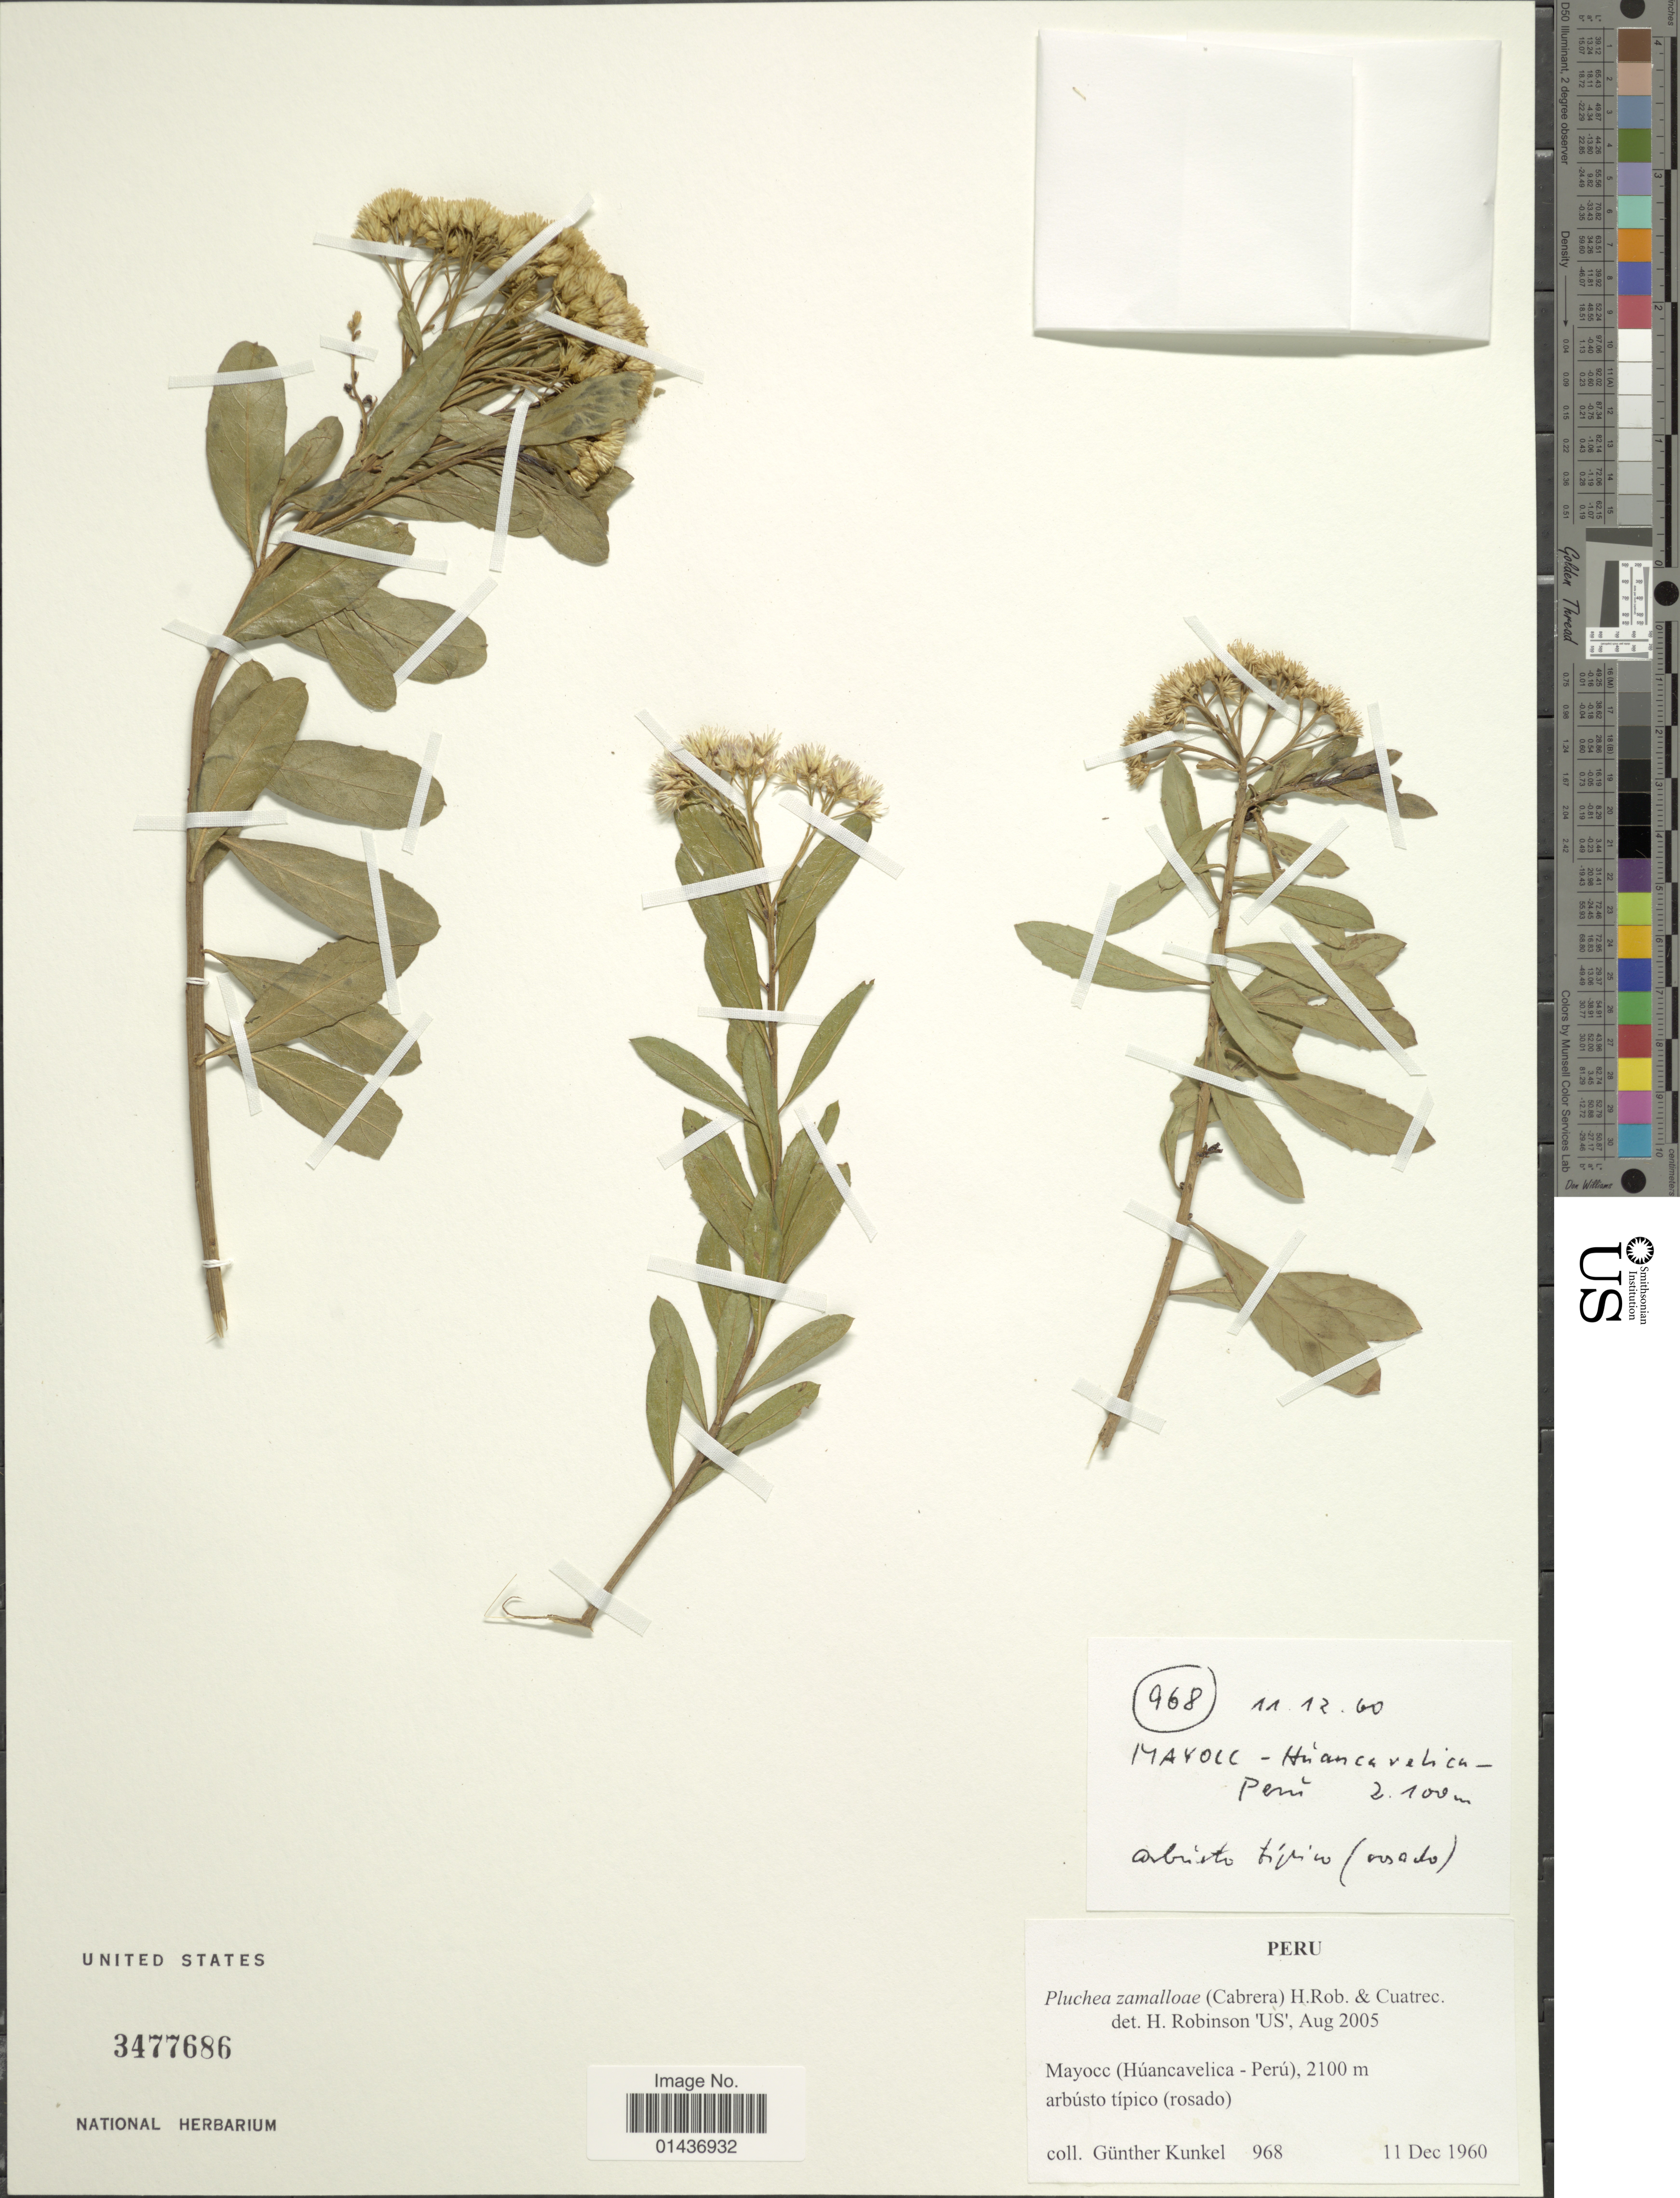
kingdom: Plantae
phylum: Tracheophyta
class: Magnoliopsida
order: Asterales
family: Asteraceae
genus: Pluchea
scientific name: Pluchea zamalloae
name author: (Cabrera) H. Rob. & Cuatrec.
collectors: G. Kunkel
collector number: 968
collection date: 1960-12-11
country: Peru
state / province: Huancavelica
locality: Mayocc (Huancavelia - Peru)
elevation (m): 2100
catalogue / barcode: US 2477686